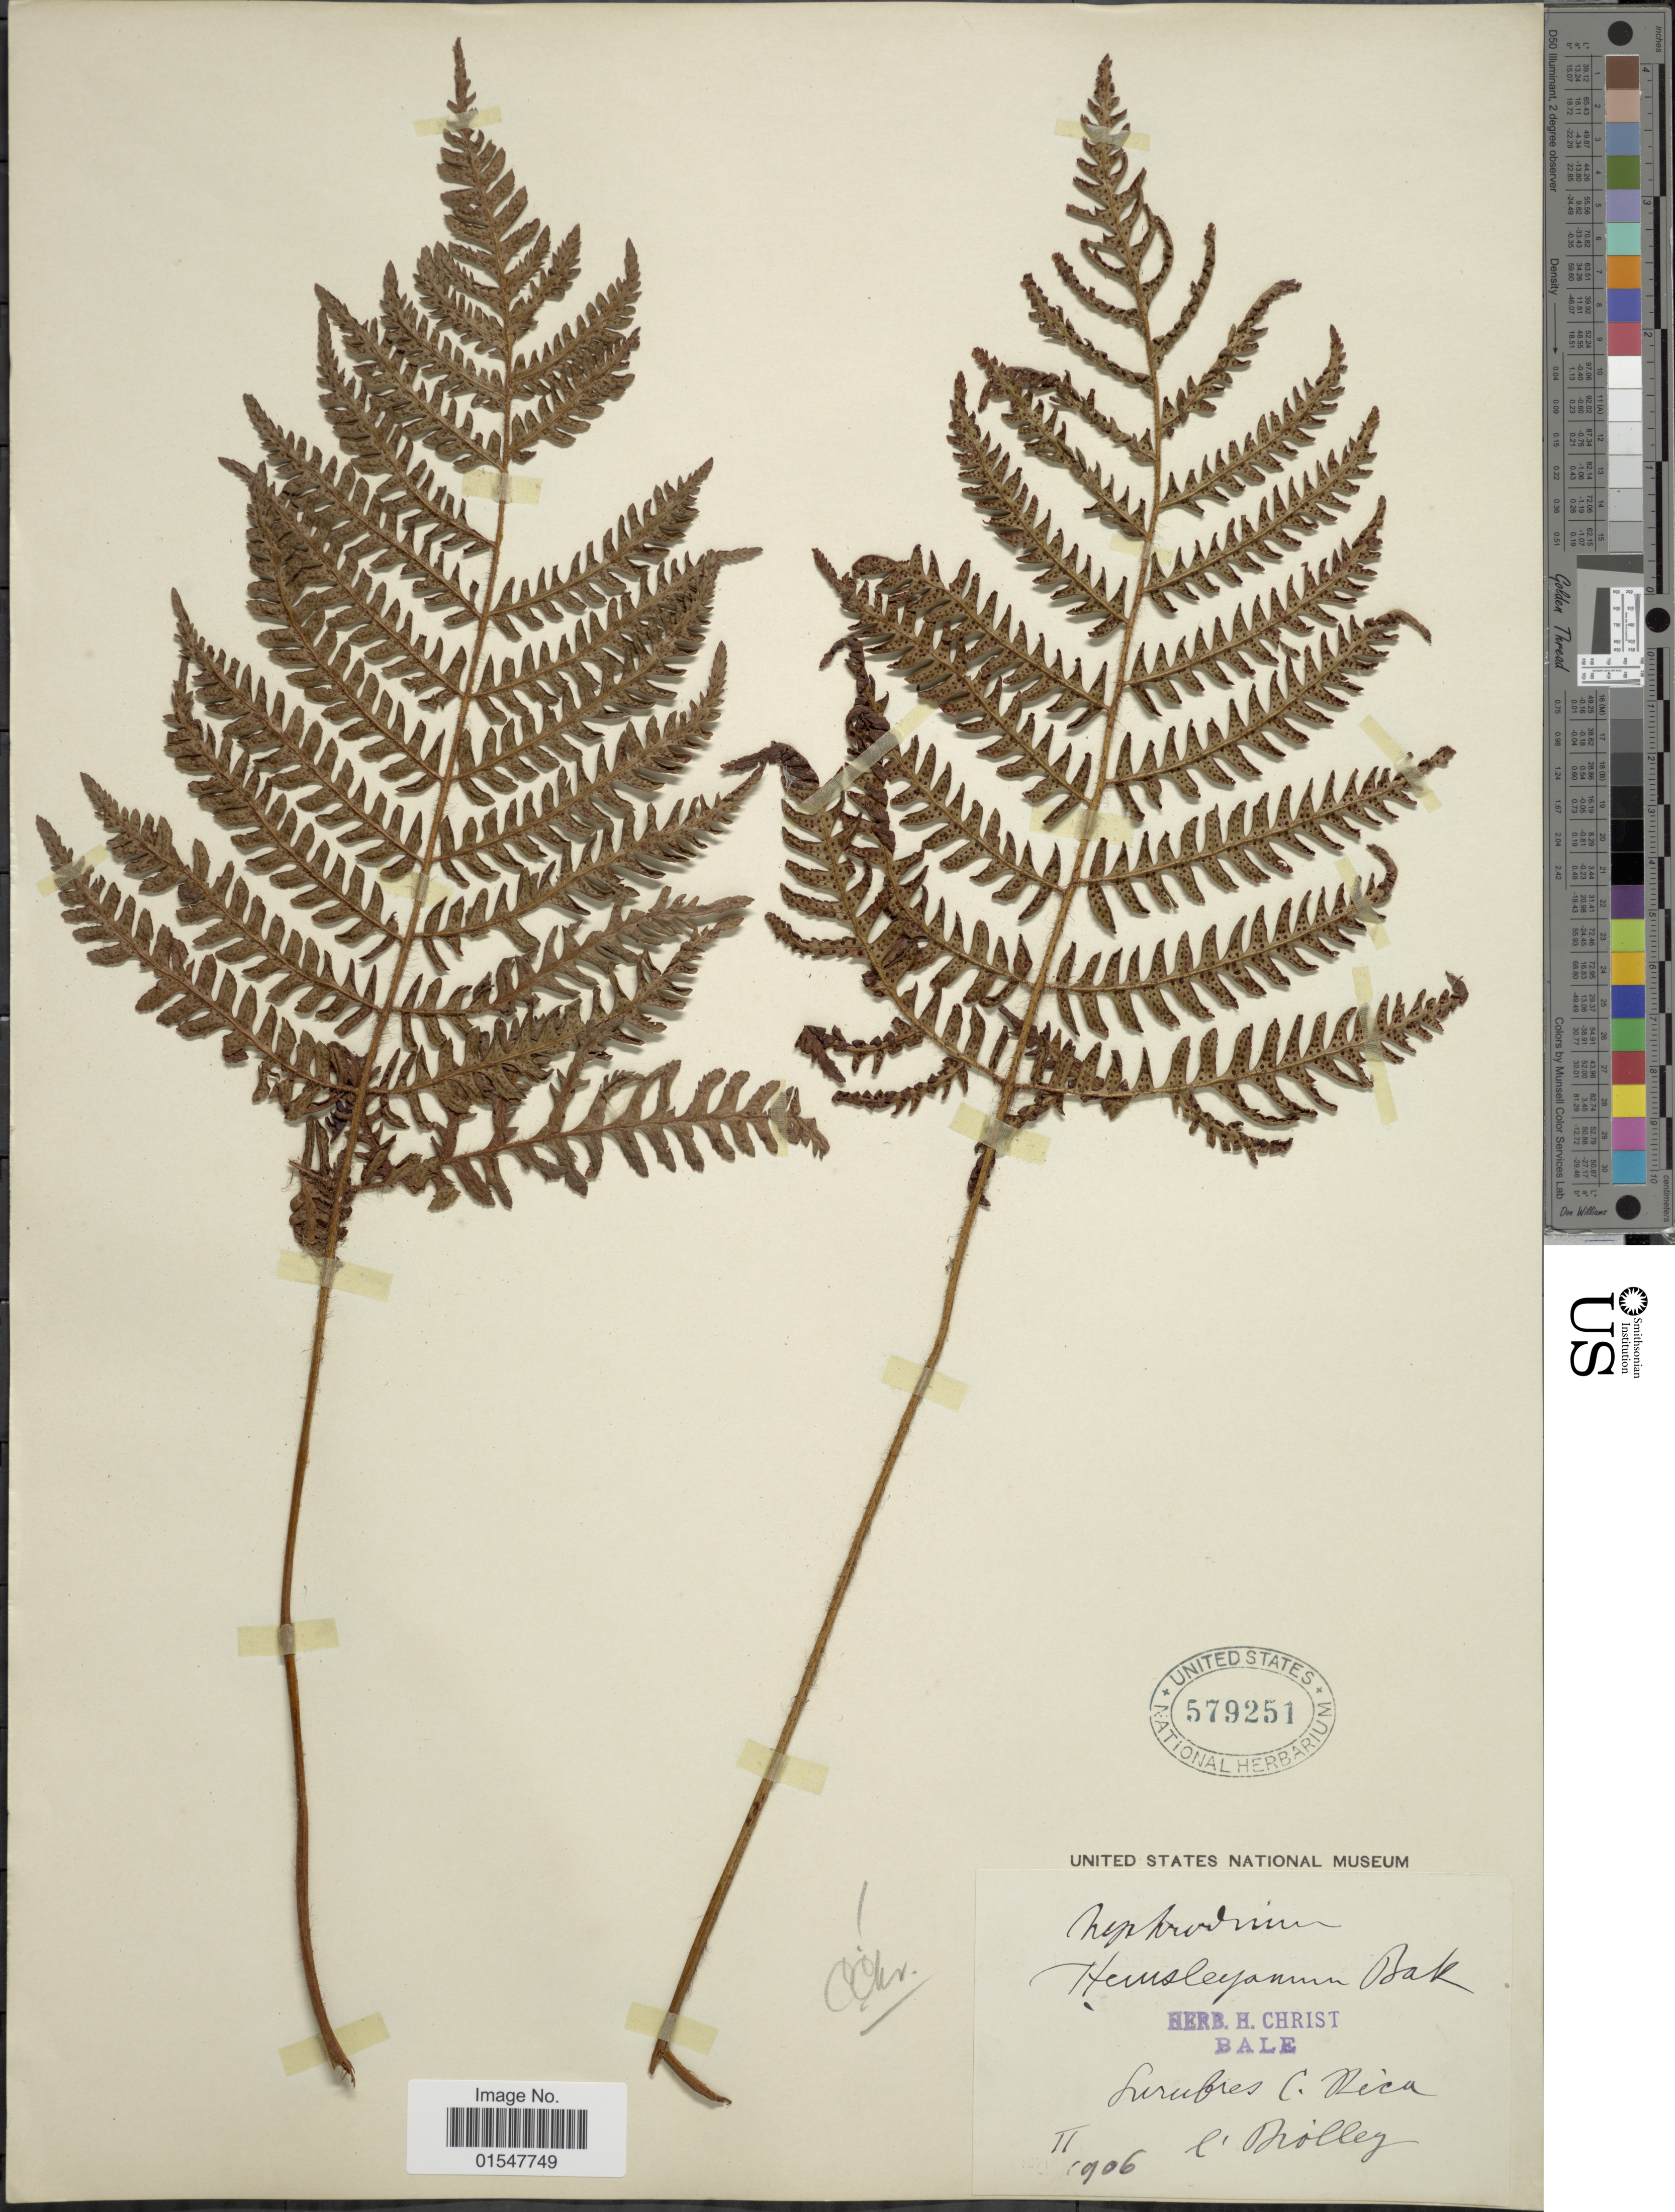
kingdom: Plantae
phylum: Tracheophyta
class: Polypodiopsida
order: Polypodiales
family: Dryopteridaceae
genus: Ctenitis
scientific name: Ctenitis hemsleyana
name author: (Baker ex Hemsl.) Copel.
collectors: P. Biolley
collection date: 1906-02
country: Costa Rica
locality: Surubres, C. Rica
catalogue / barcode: US 579251